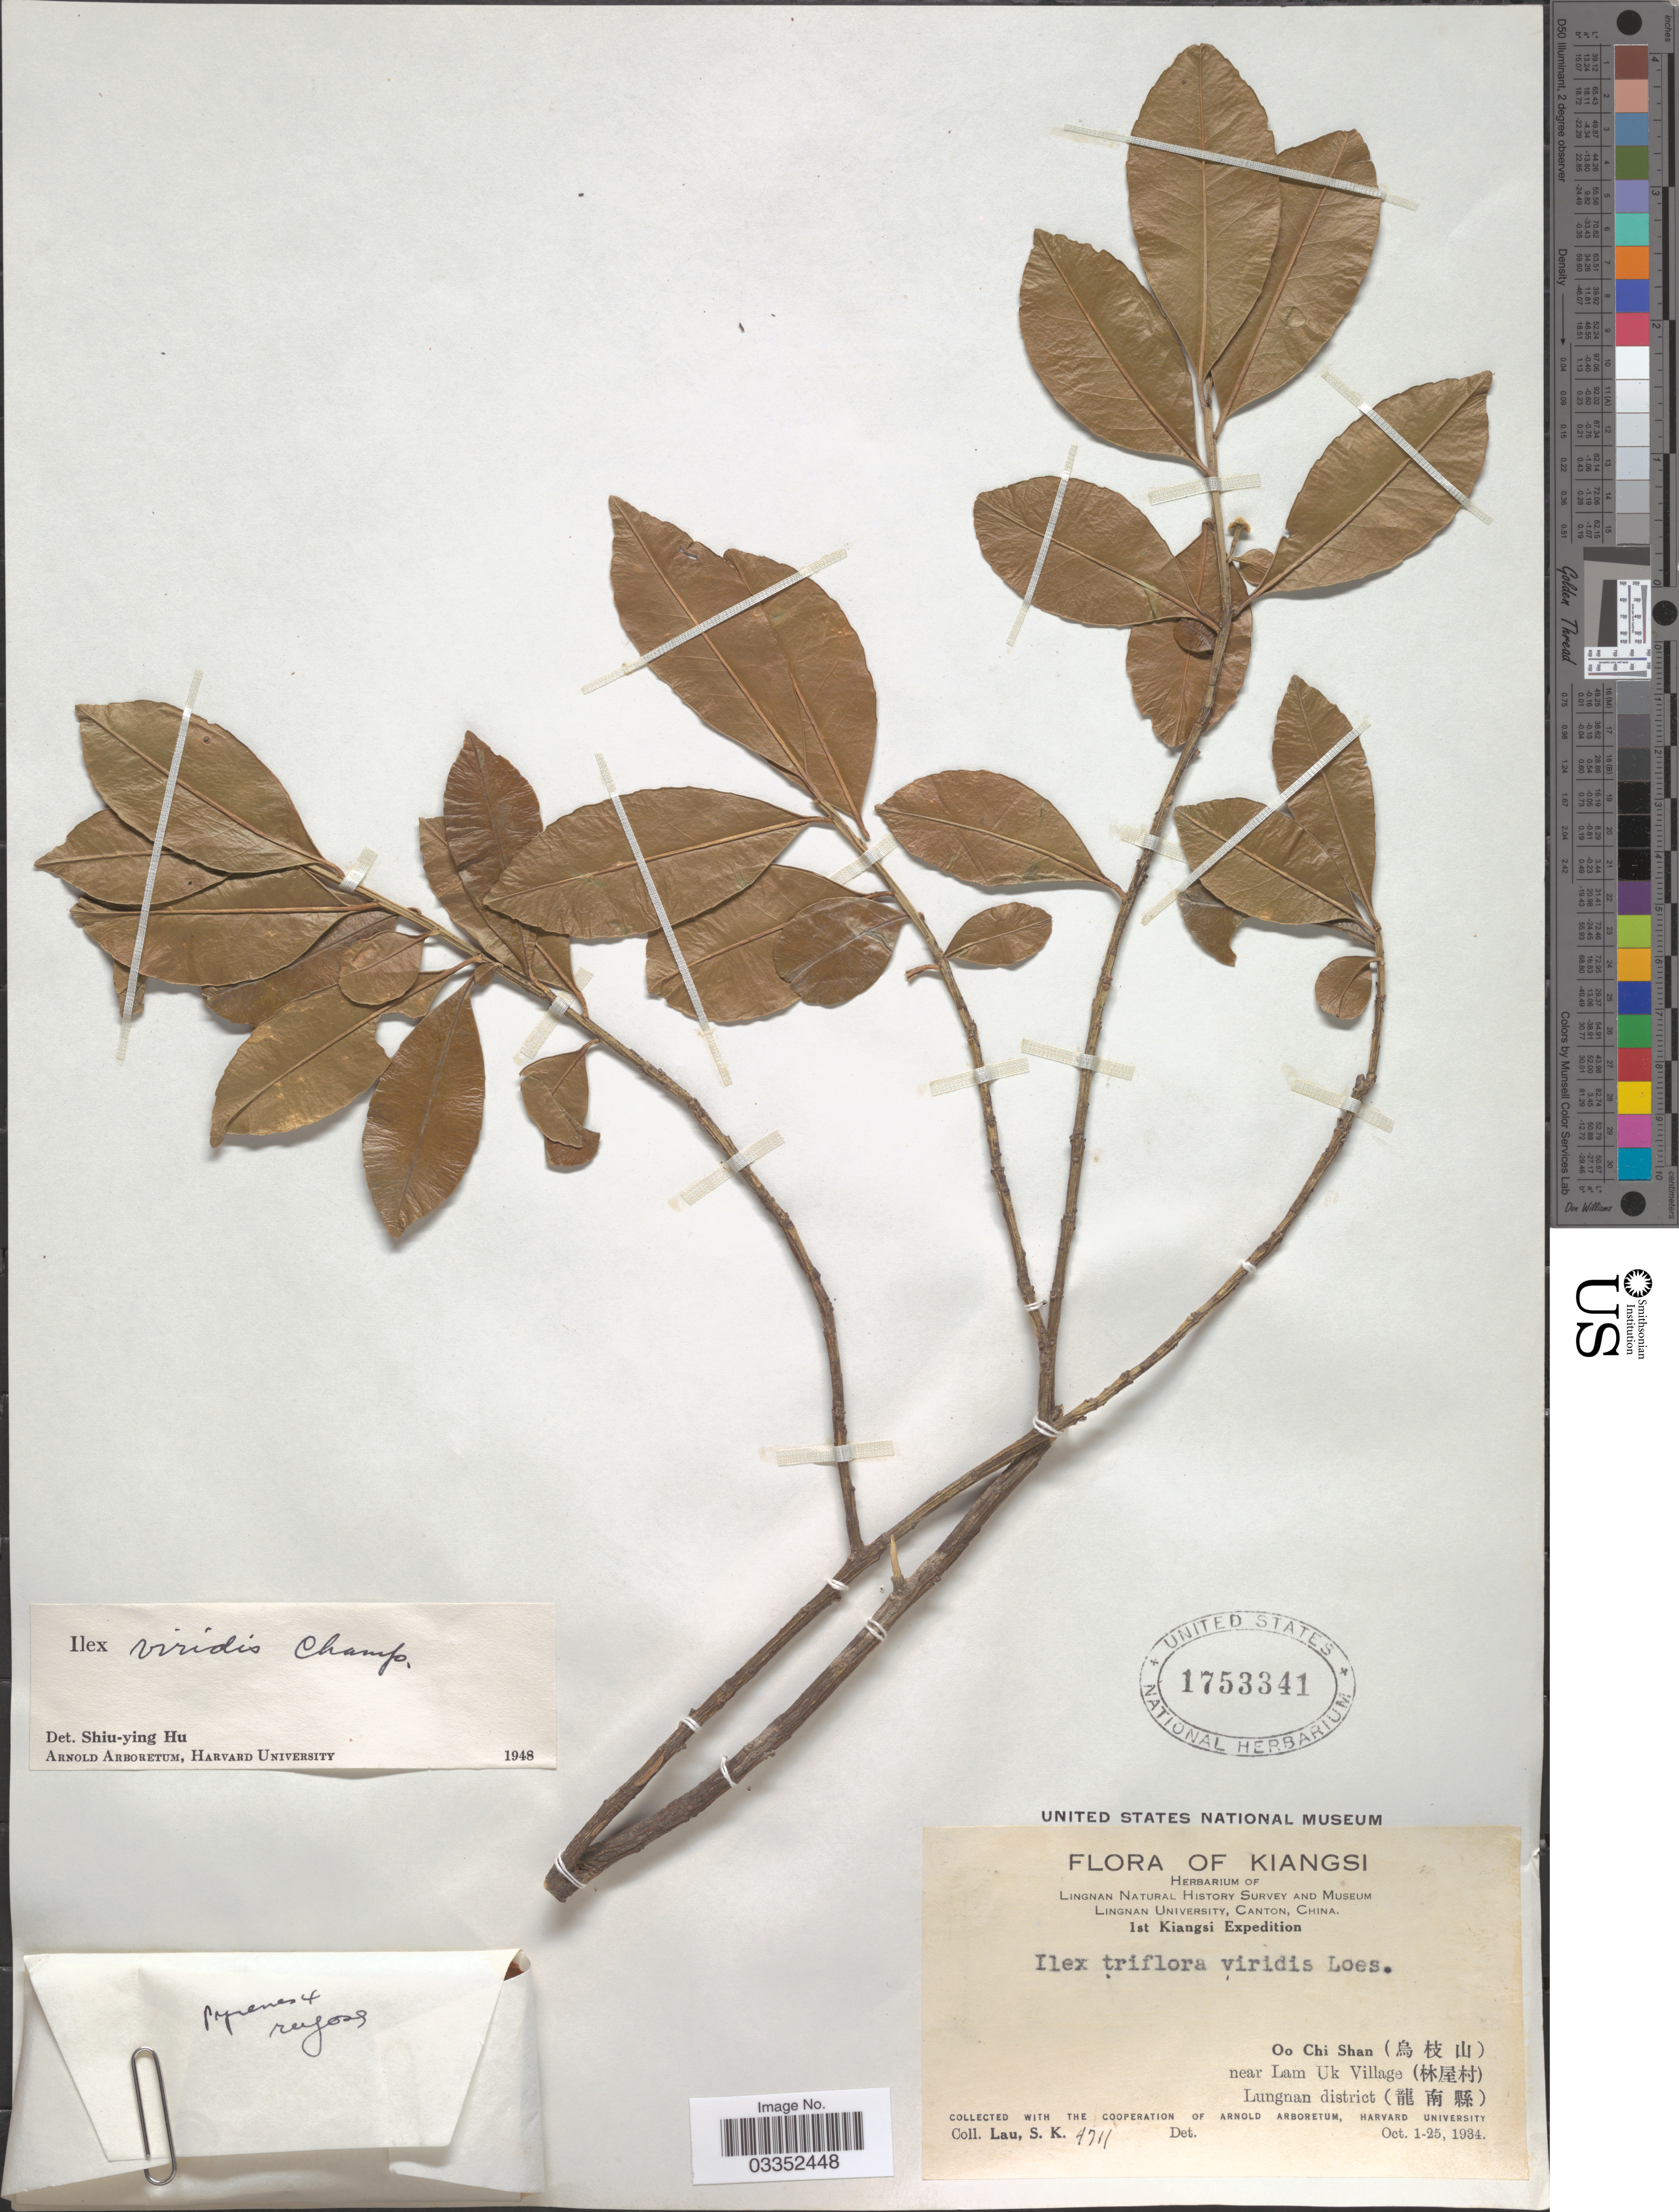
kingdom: Plantae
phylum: Tracheophyta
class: Magnoliopsida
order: Aquifoliales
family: Aquifoliaceae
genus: Ilex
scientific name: Ilex viridis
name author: Champ. ex Benth.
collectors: S. K. Lau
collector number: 4711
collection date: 1934-10-01/1934-10-25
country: China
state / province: Jiangxi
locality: Kiangsi, Oo Chi Shan (X) near Lam Uk Village (X) Lungnan districts (X).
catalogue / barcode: US 1753341